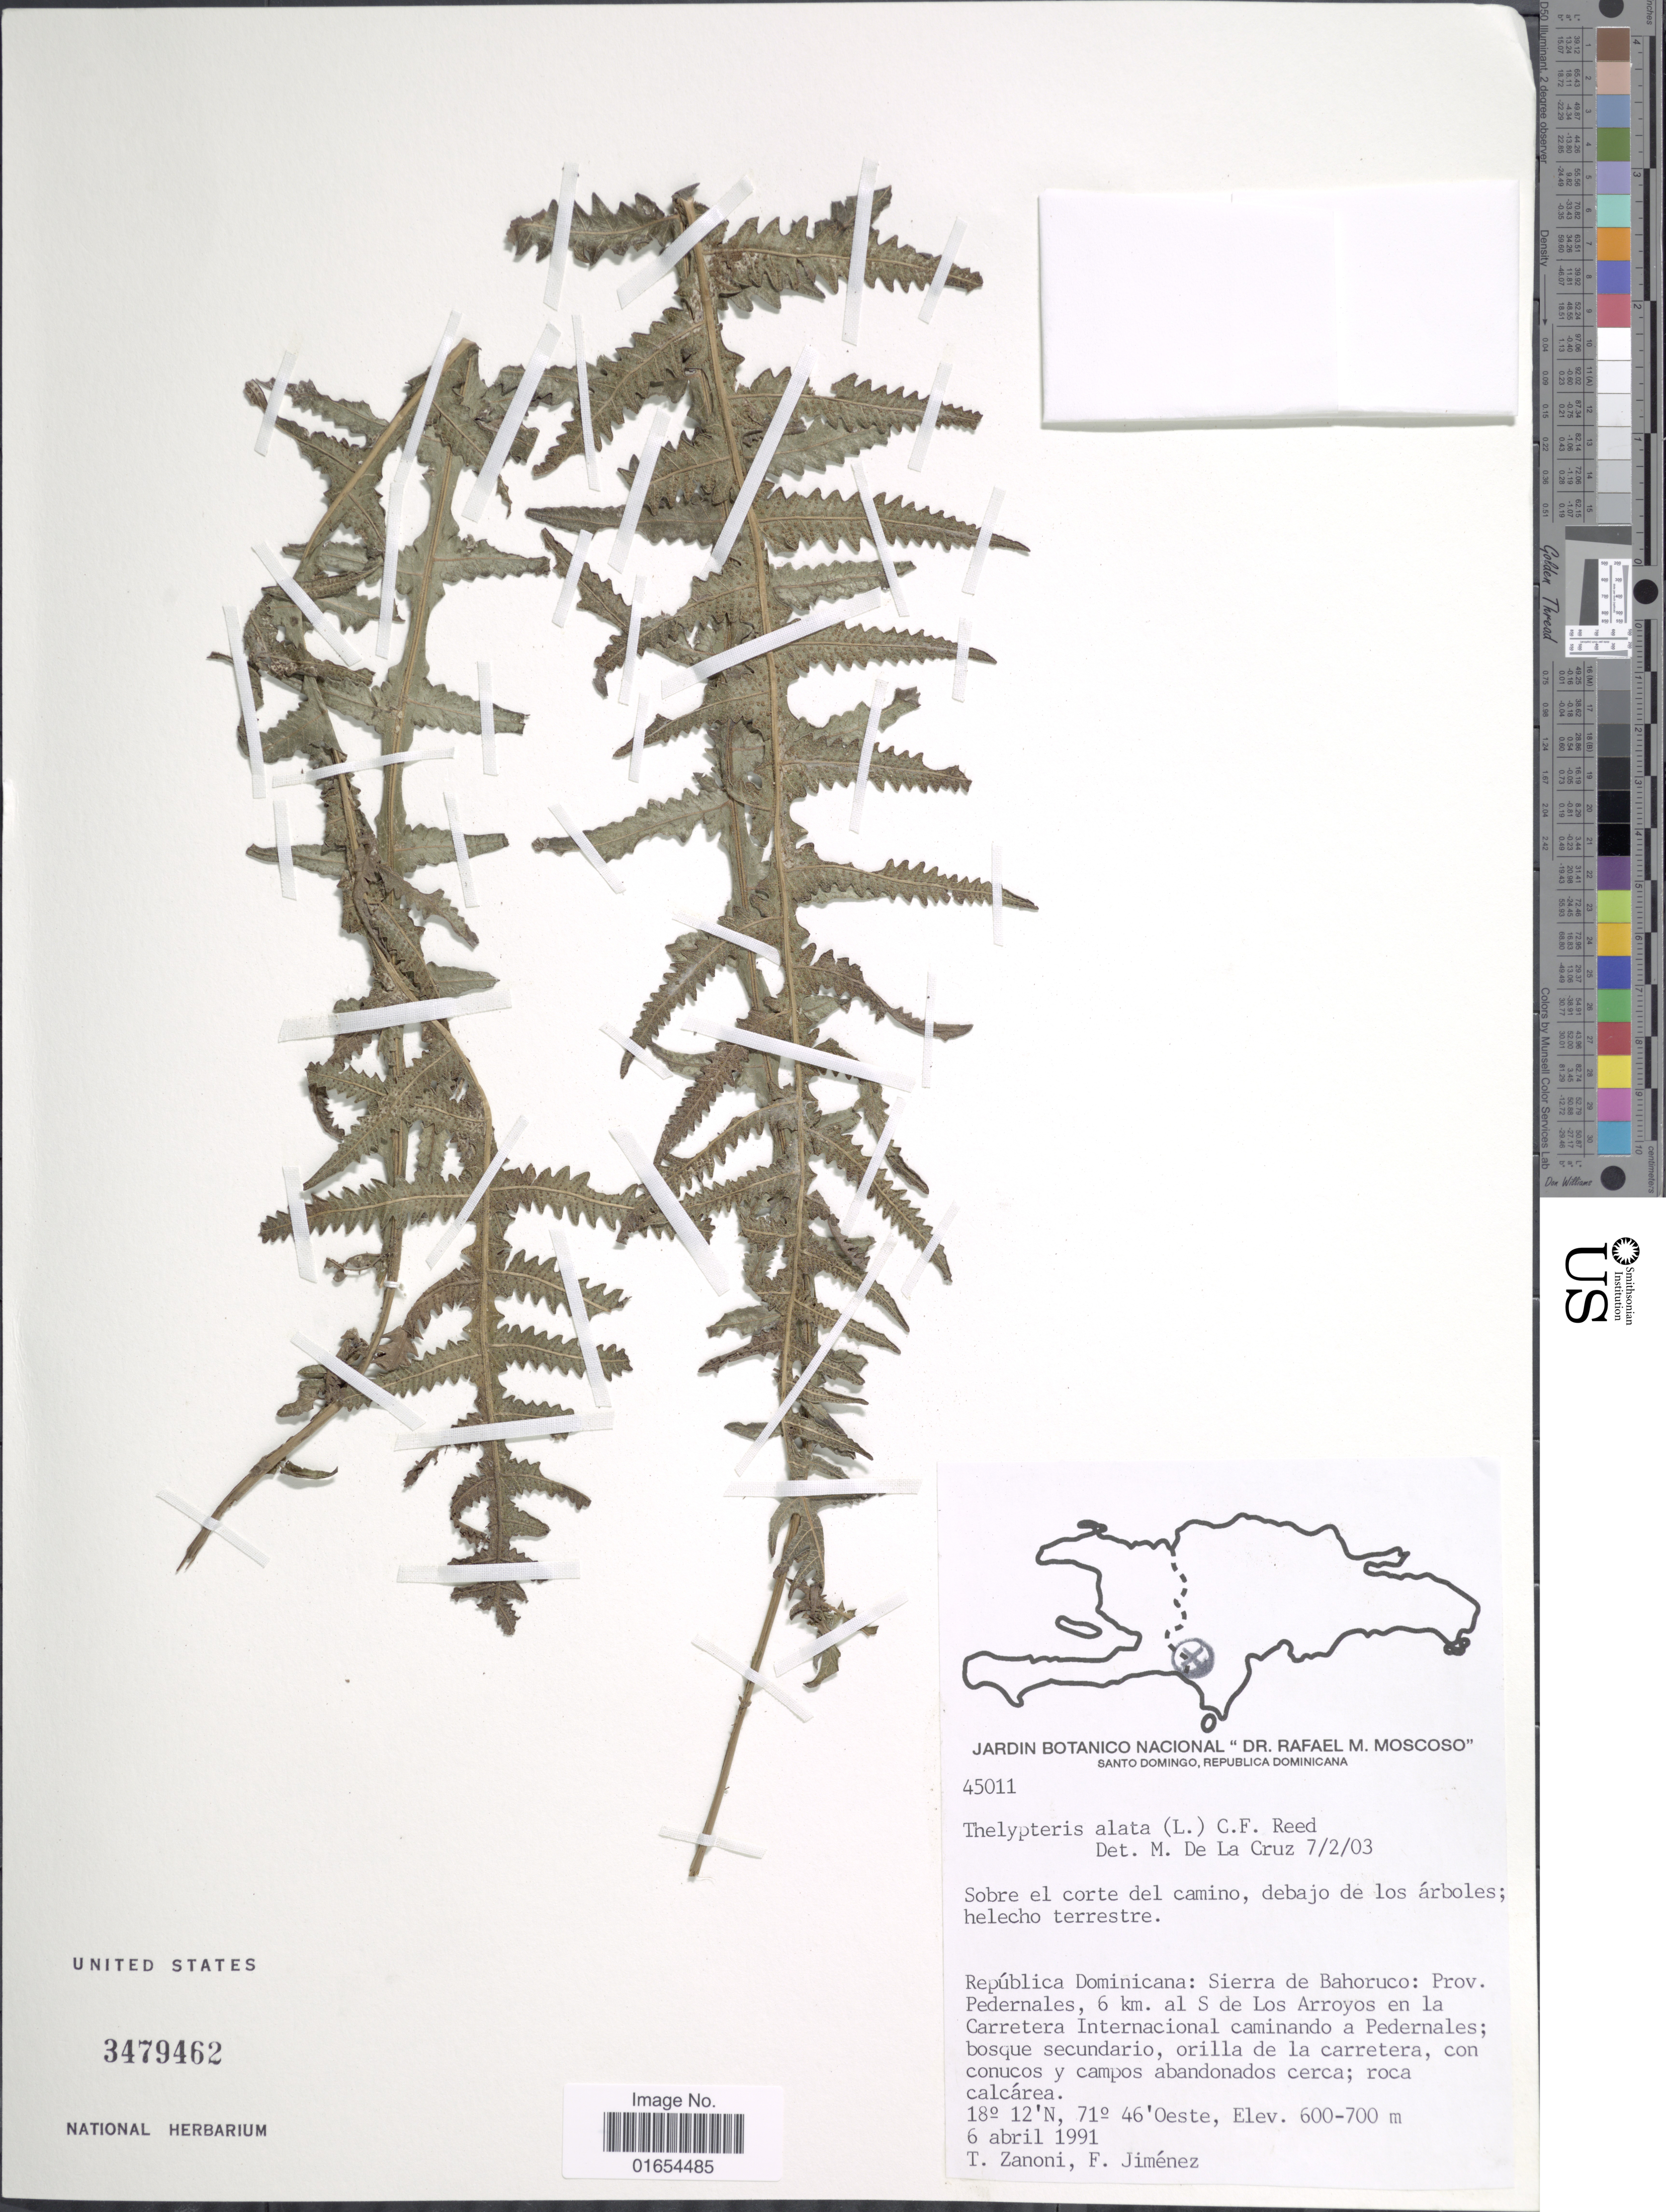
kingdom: Plantae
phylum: Tracheophyta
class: Polypodiopsida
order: Polypodiales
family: Thelypteridaceae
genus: Goniopteris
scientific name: Goniopteris alata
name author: (L.) Ching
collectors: T. A. Zanoni & F. Jimenez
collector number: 45011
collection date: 1991-04-06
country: Dominican Republic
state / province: Pedernales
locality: Sierra de Bahoruco, 6 km. al S de Los Arroyos en la Carretera Internacional caminando a Pedernales; bosque secundario, orilla de la carretera, con conucos y campos abandonados cerca; roca calcarea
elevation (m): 600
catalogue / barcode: US 3479462